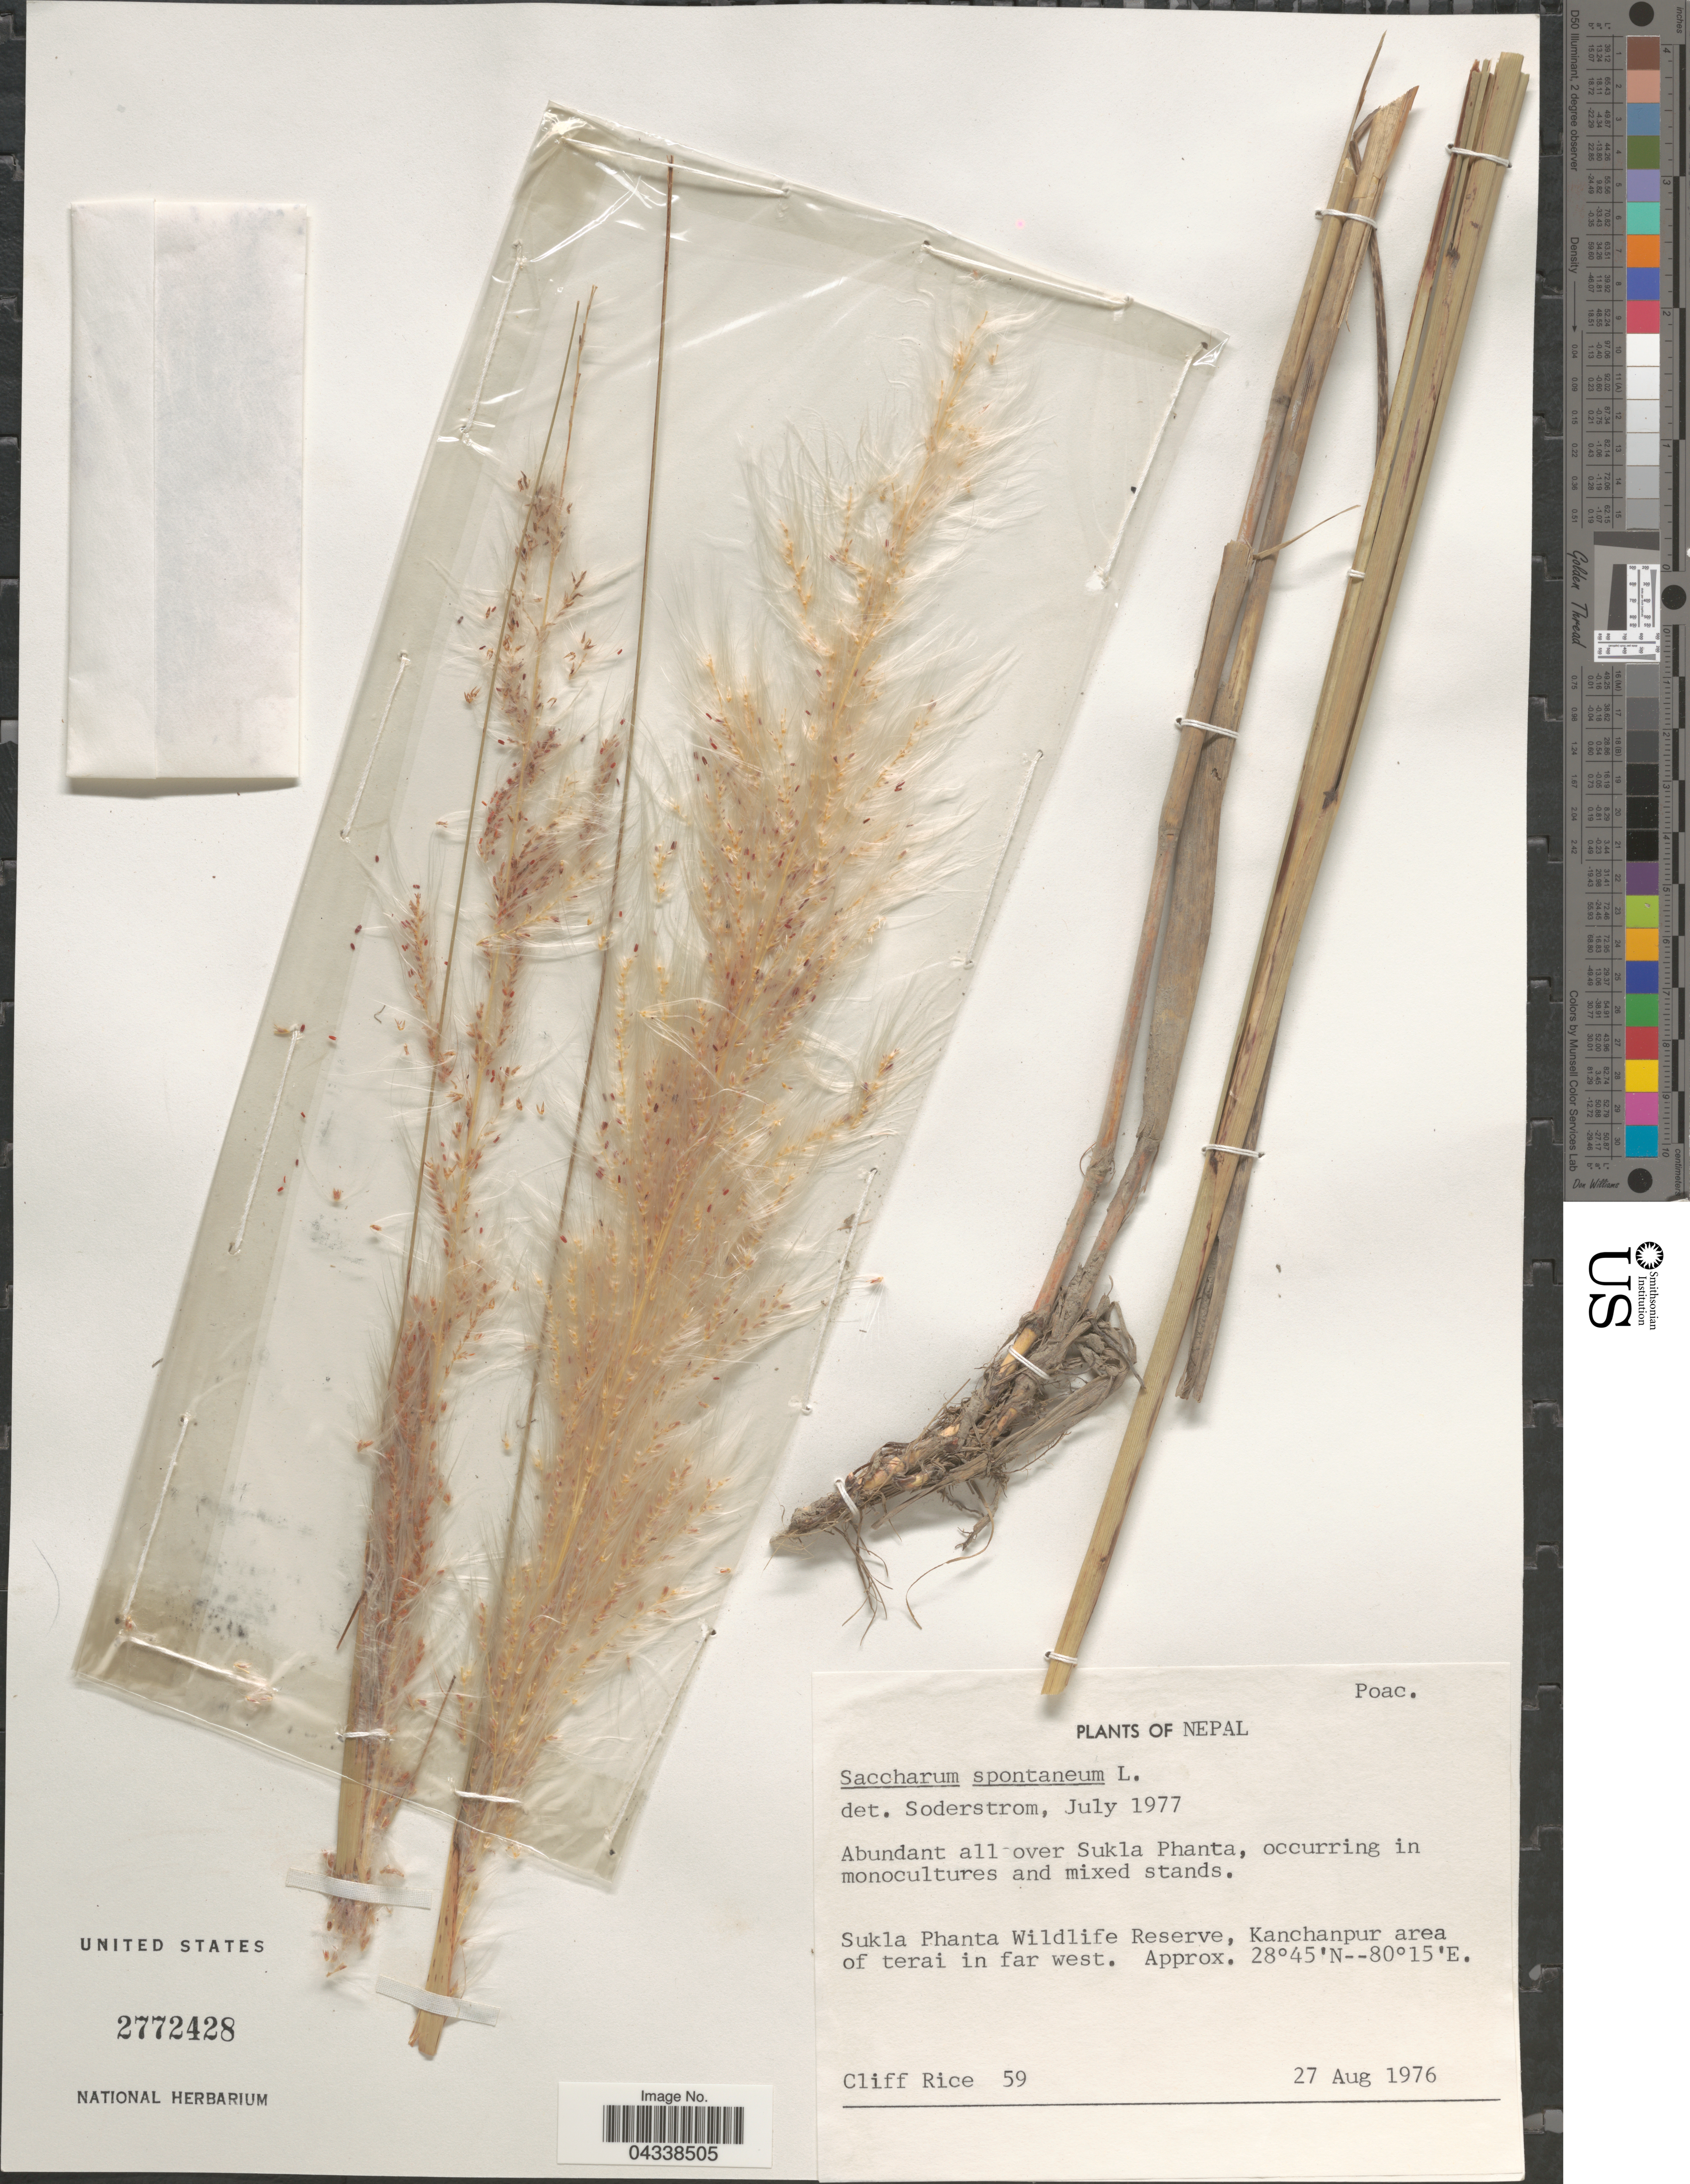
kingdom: Plantae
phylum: Tracheophyta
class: Liliopsida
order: Poales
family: Poaceae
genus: Saccharum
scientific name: Saccharum spontaneum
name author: L.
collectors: C. Rice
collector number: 59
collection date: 1976-08-27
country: Nepal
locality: Abundant all over Sukla Phanta, occurring in monocultures and mixed stands. Sukla Phanta Wildlife Reserve, Kanchanpur area of terai in far west.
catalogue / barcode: US 2772428